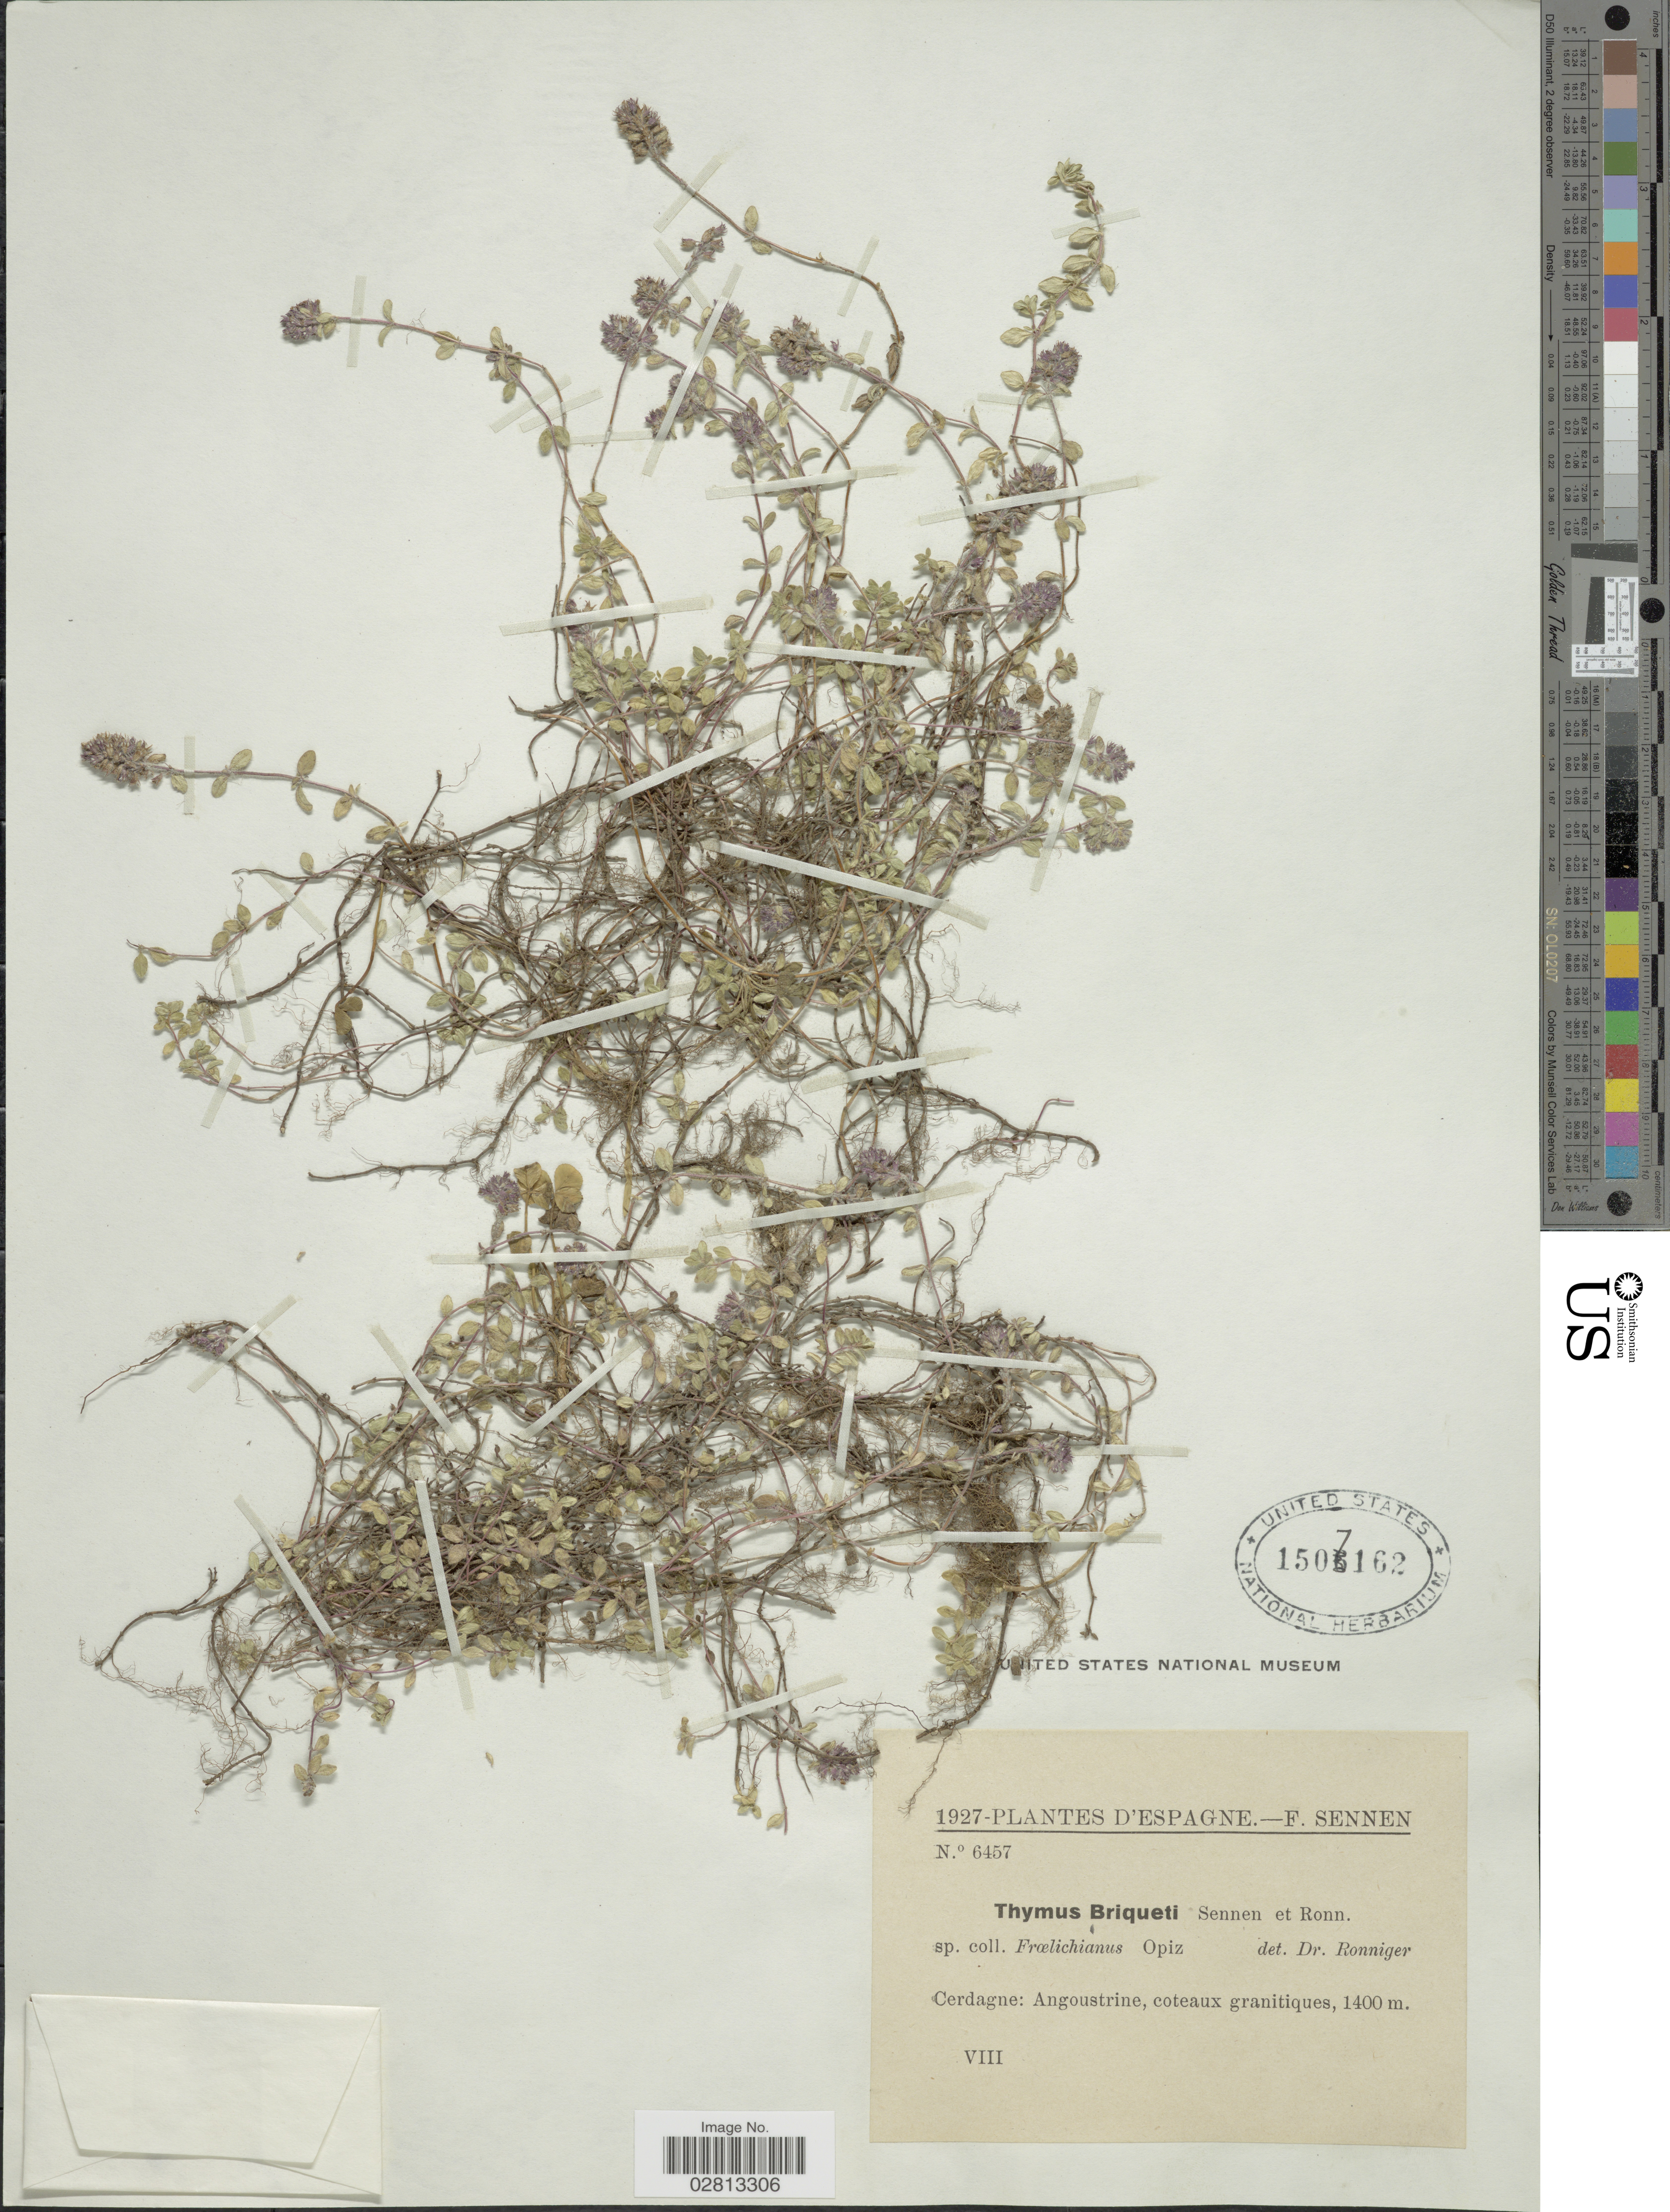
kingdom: Plantae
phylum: Tracheophyta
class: Magnoliopsida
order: Lamiales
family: Lamiaceae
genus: Thymus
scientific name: Thymus briquetii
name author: Sennen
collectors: E. Sennen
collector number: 6457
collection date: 1927-08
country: Spain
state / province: Islas Baleares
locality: Cerdagne, Angoustrine, coteaux granitiques.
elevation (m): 1400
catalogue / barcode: US 1507162